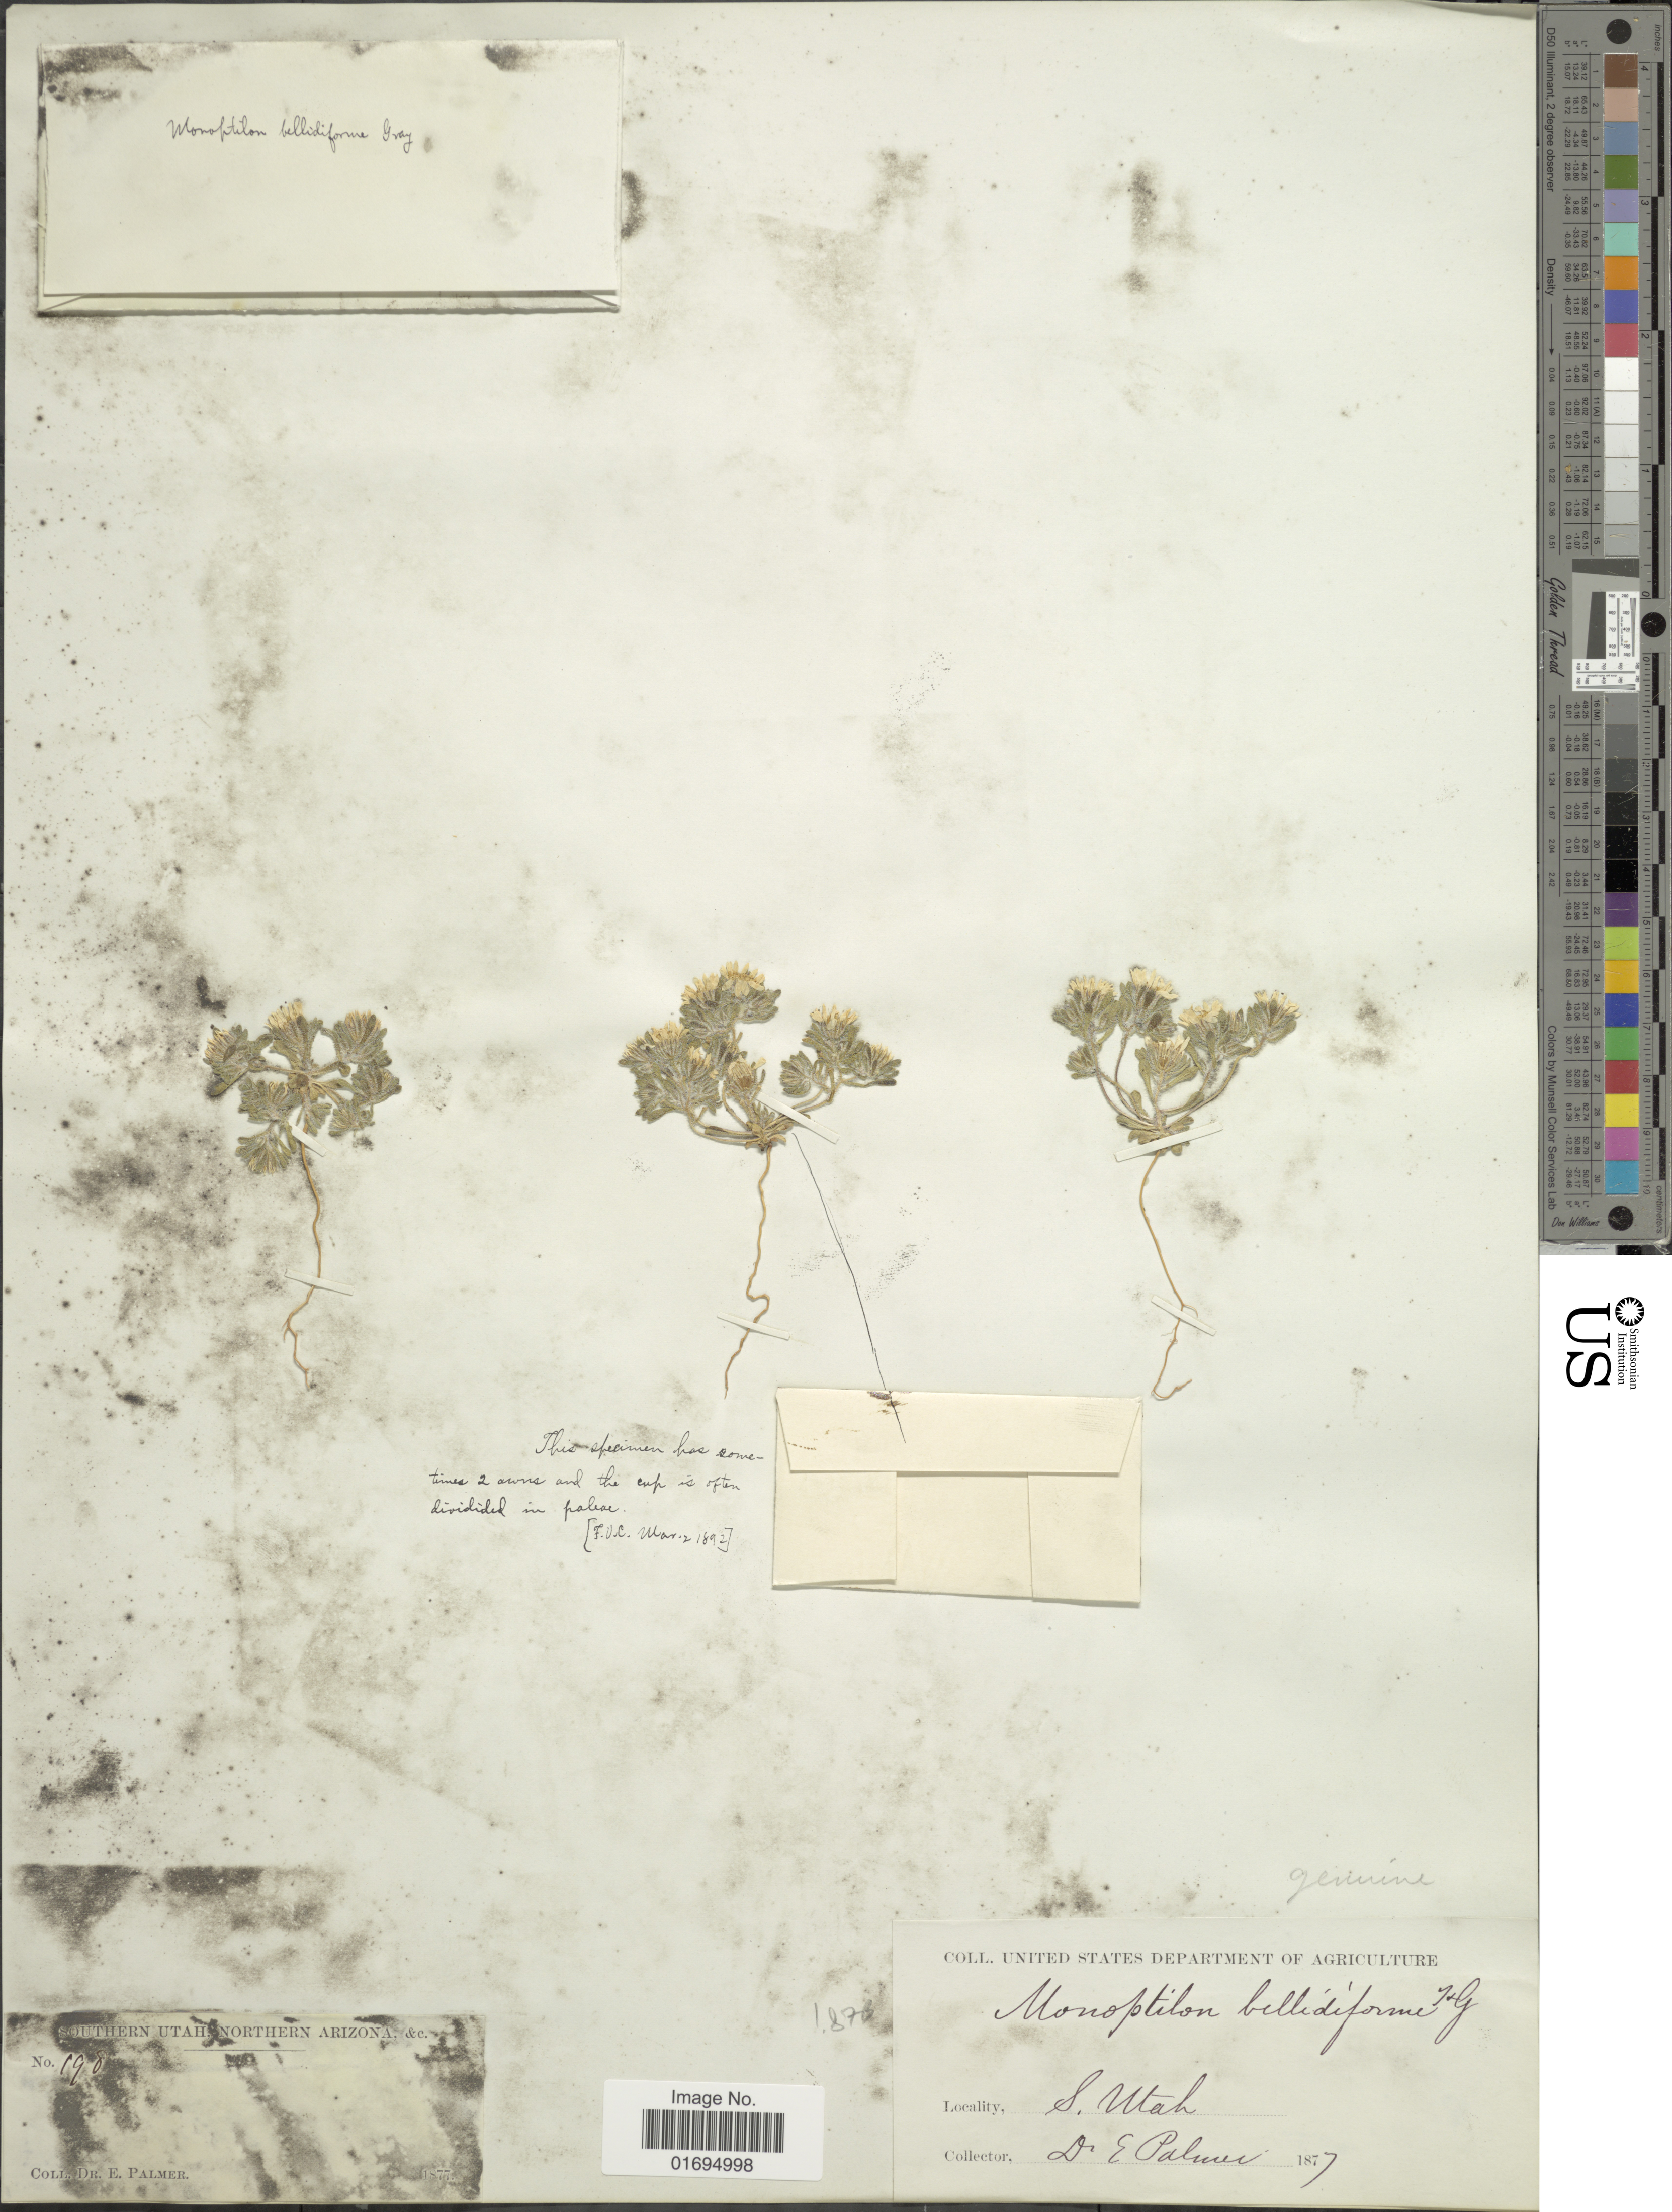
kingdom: Plantae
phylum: Tracheophyta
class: Magnoliopsida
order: Asterales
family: Asteraceae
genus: Monoptilon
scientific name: Monoptilon bellidiforme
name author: Torr. & A. Gray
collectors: E. Palmer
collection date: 1877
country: United States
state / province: Utah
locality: S. Utah